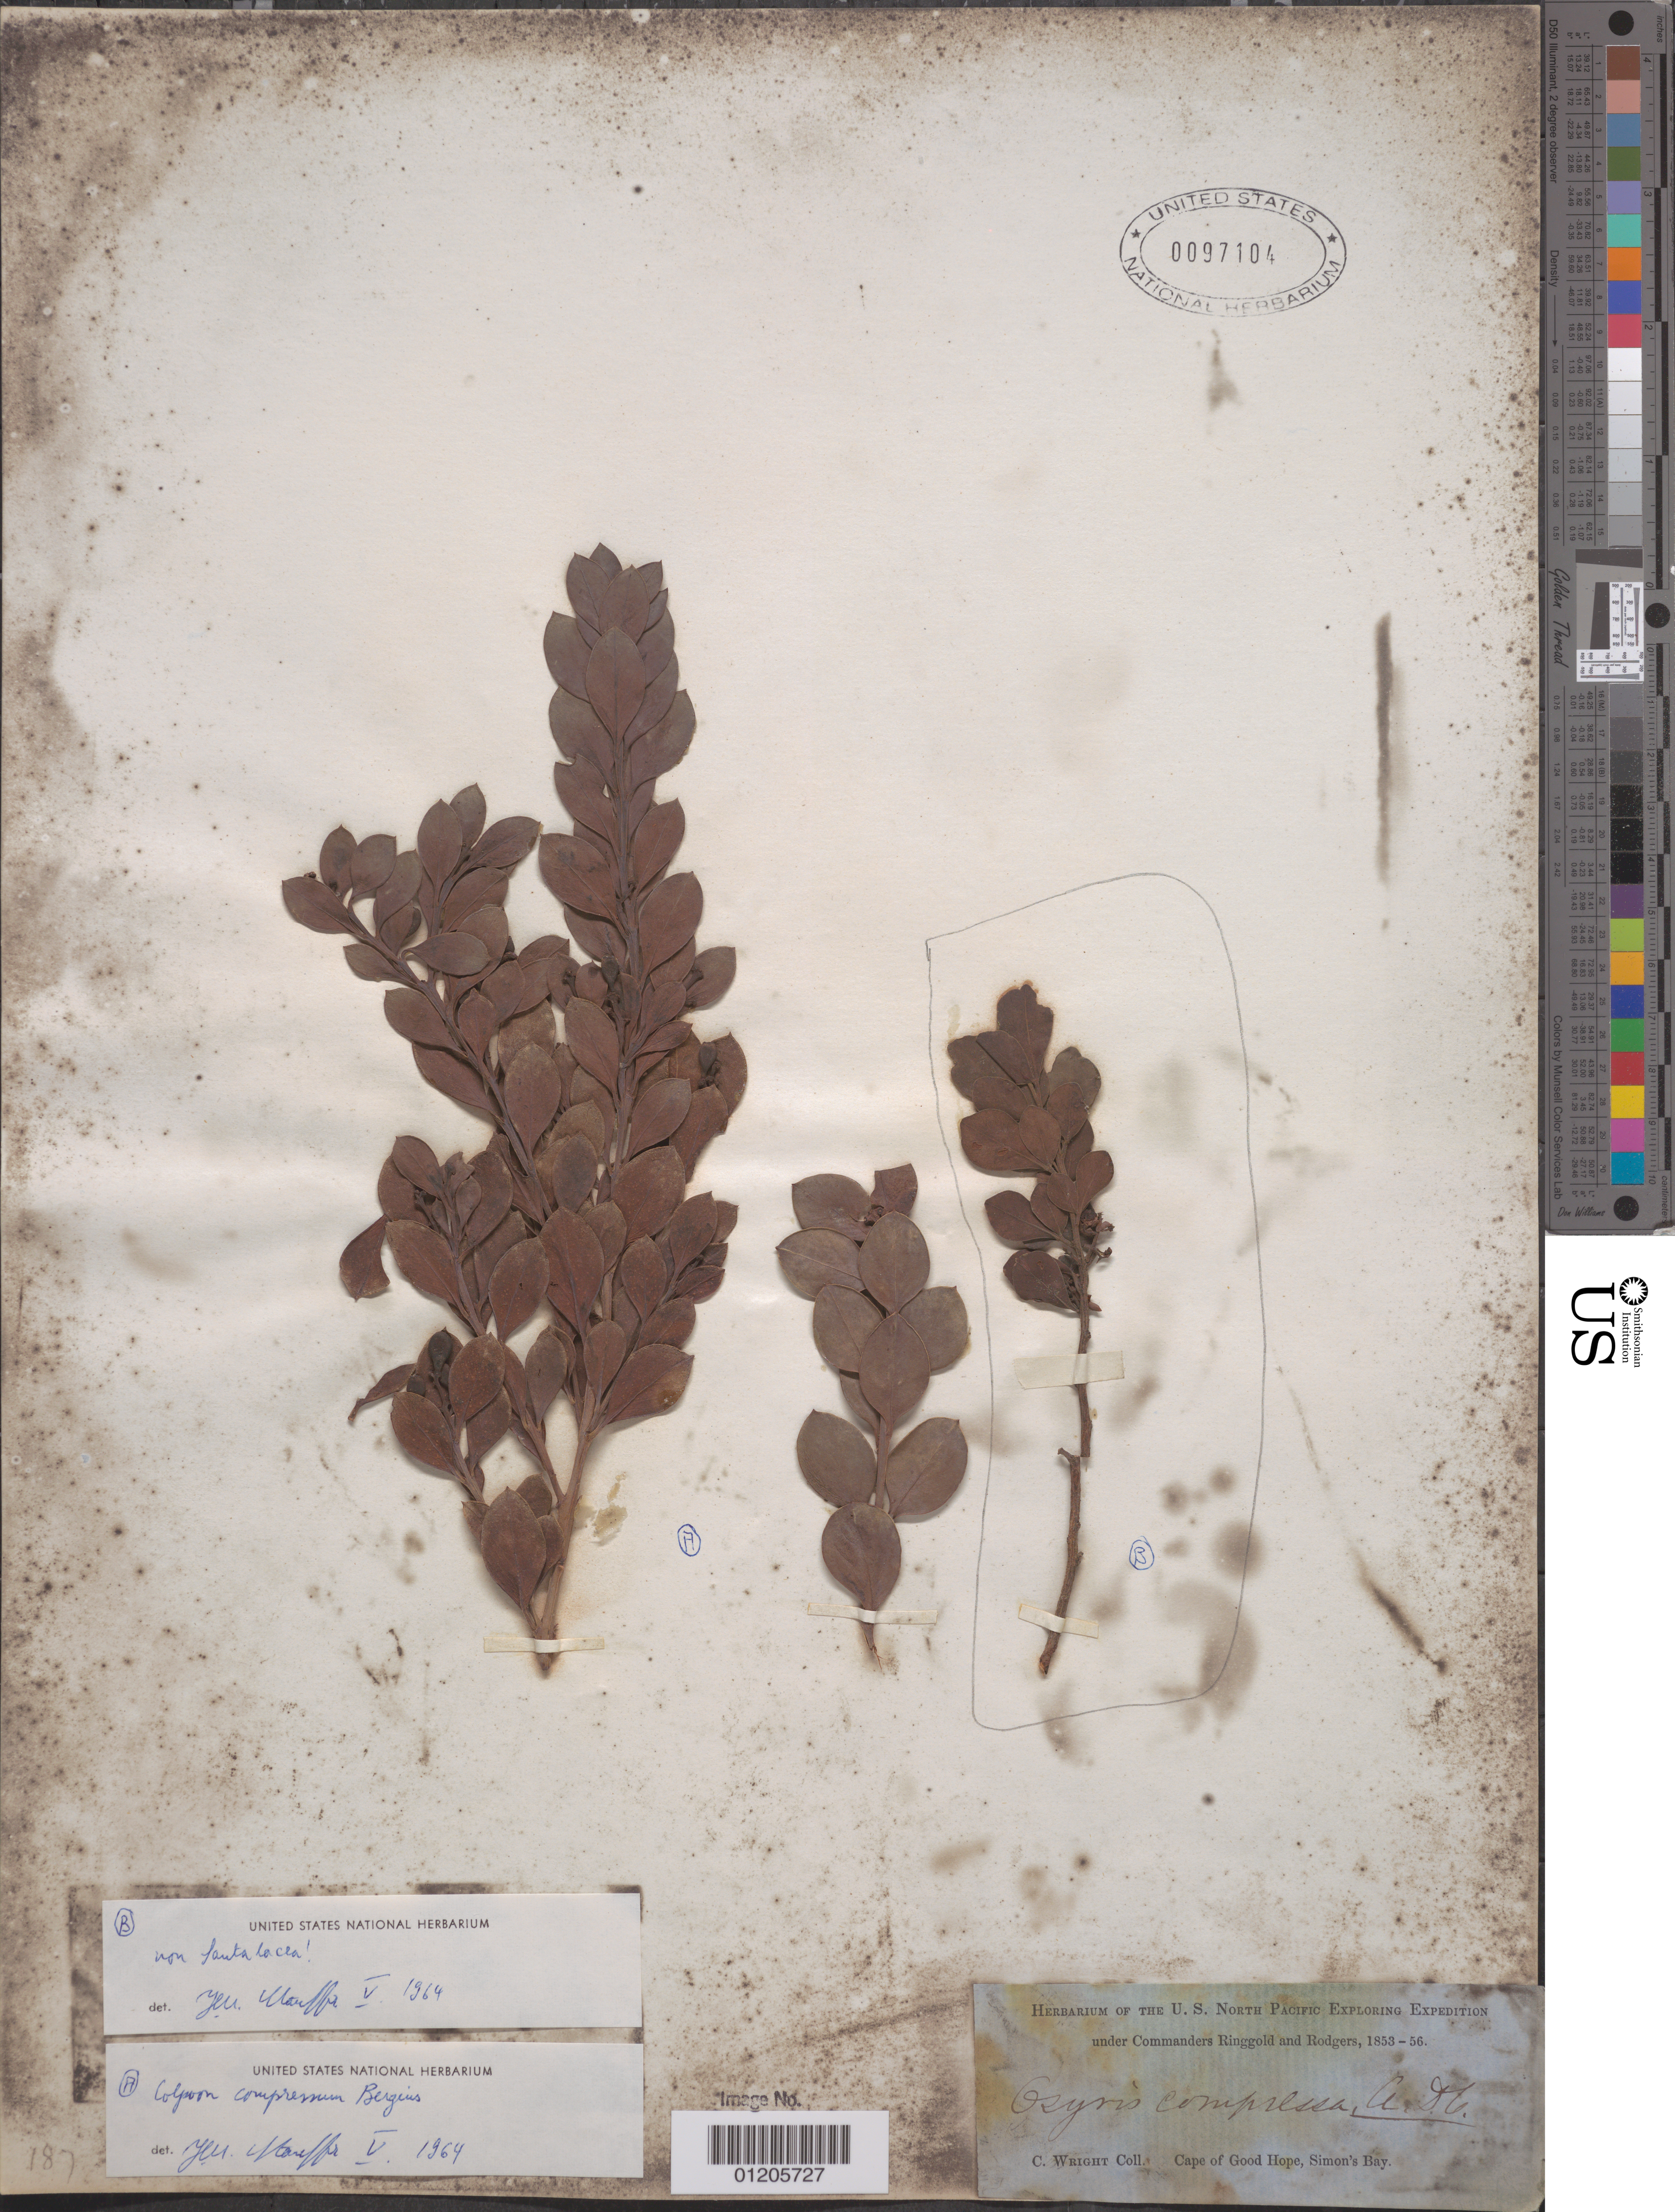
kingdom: Plantae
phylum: Tracheophyta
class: Magnoliopsida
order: Santalales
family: Thesiaceae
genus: Thesium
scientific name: Thesium capitatum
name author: L.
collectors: C. Wright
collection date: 1853/1856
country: South Africa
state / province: Western Cape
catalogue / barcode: US 97104